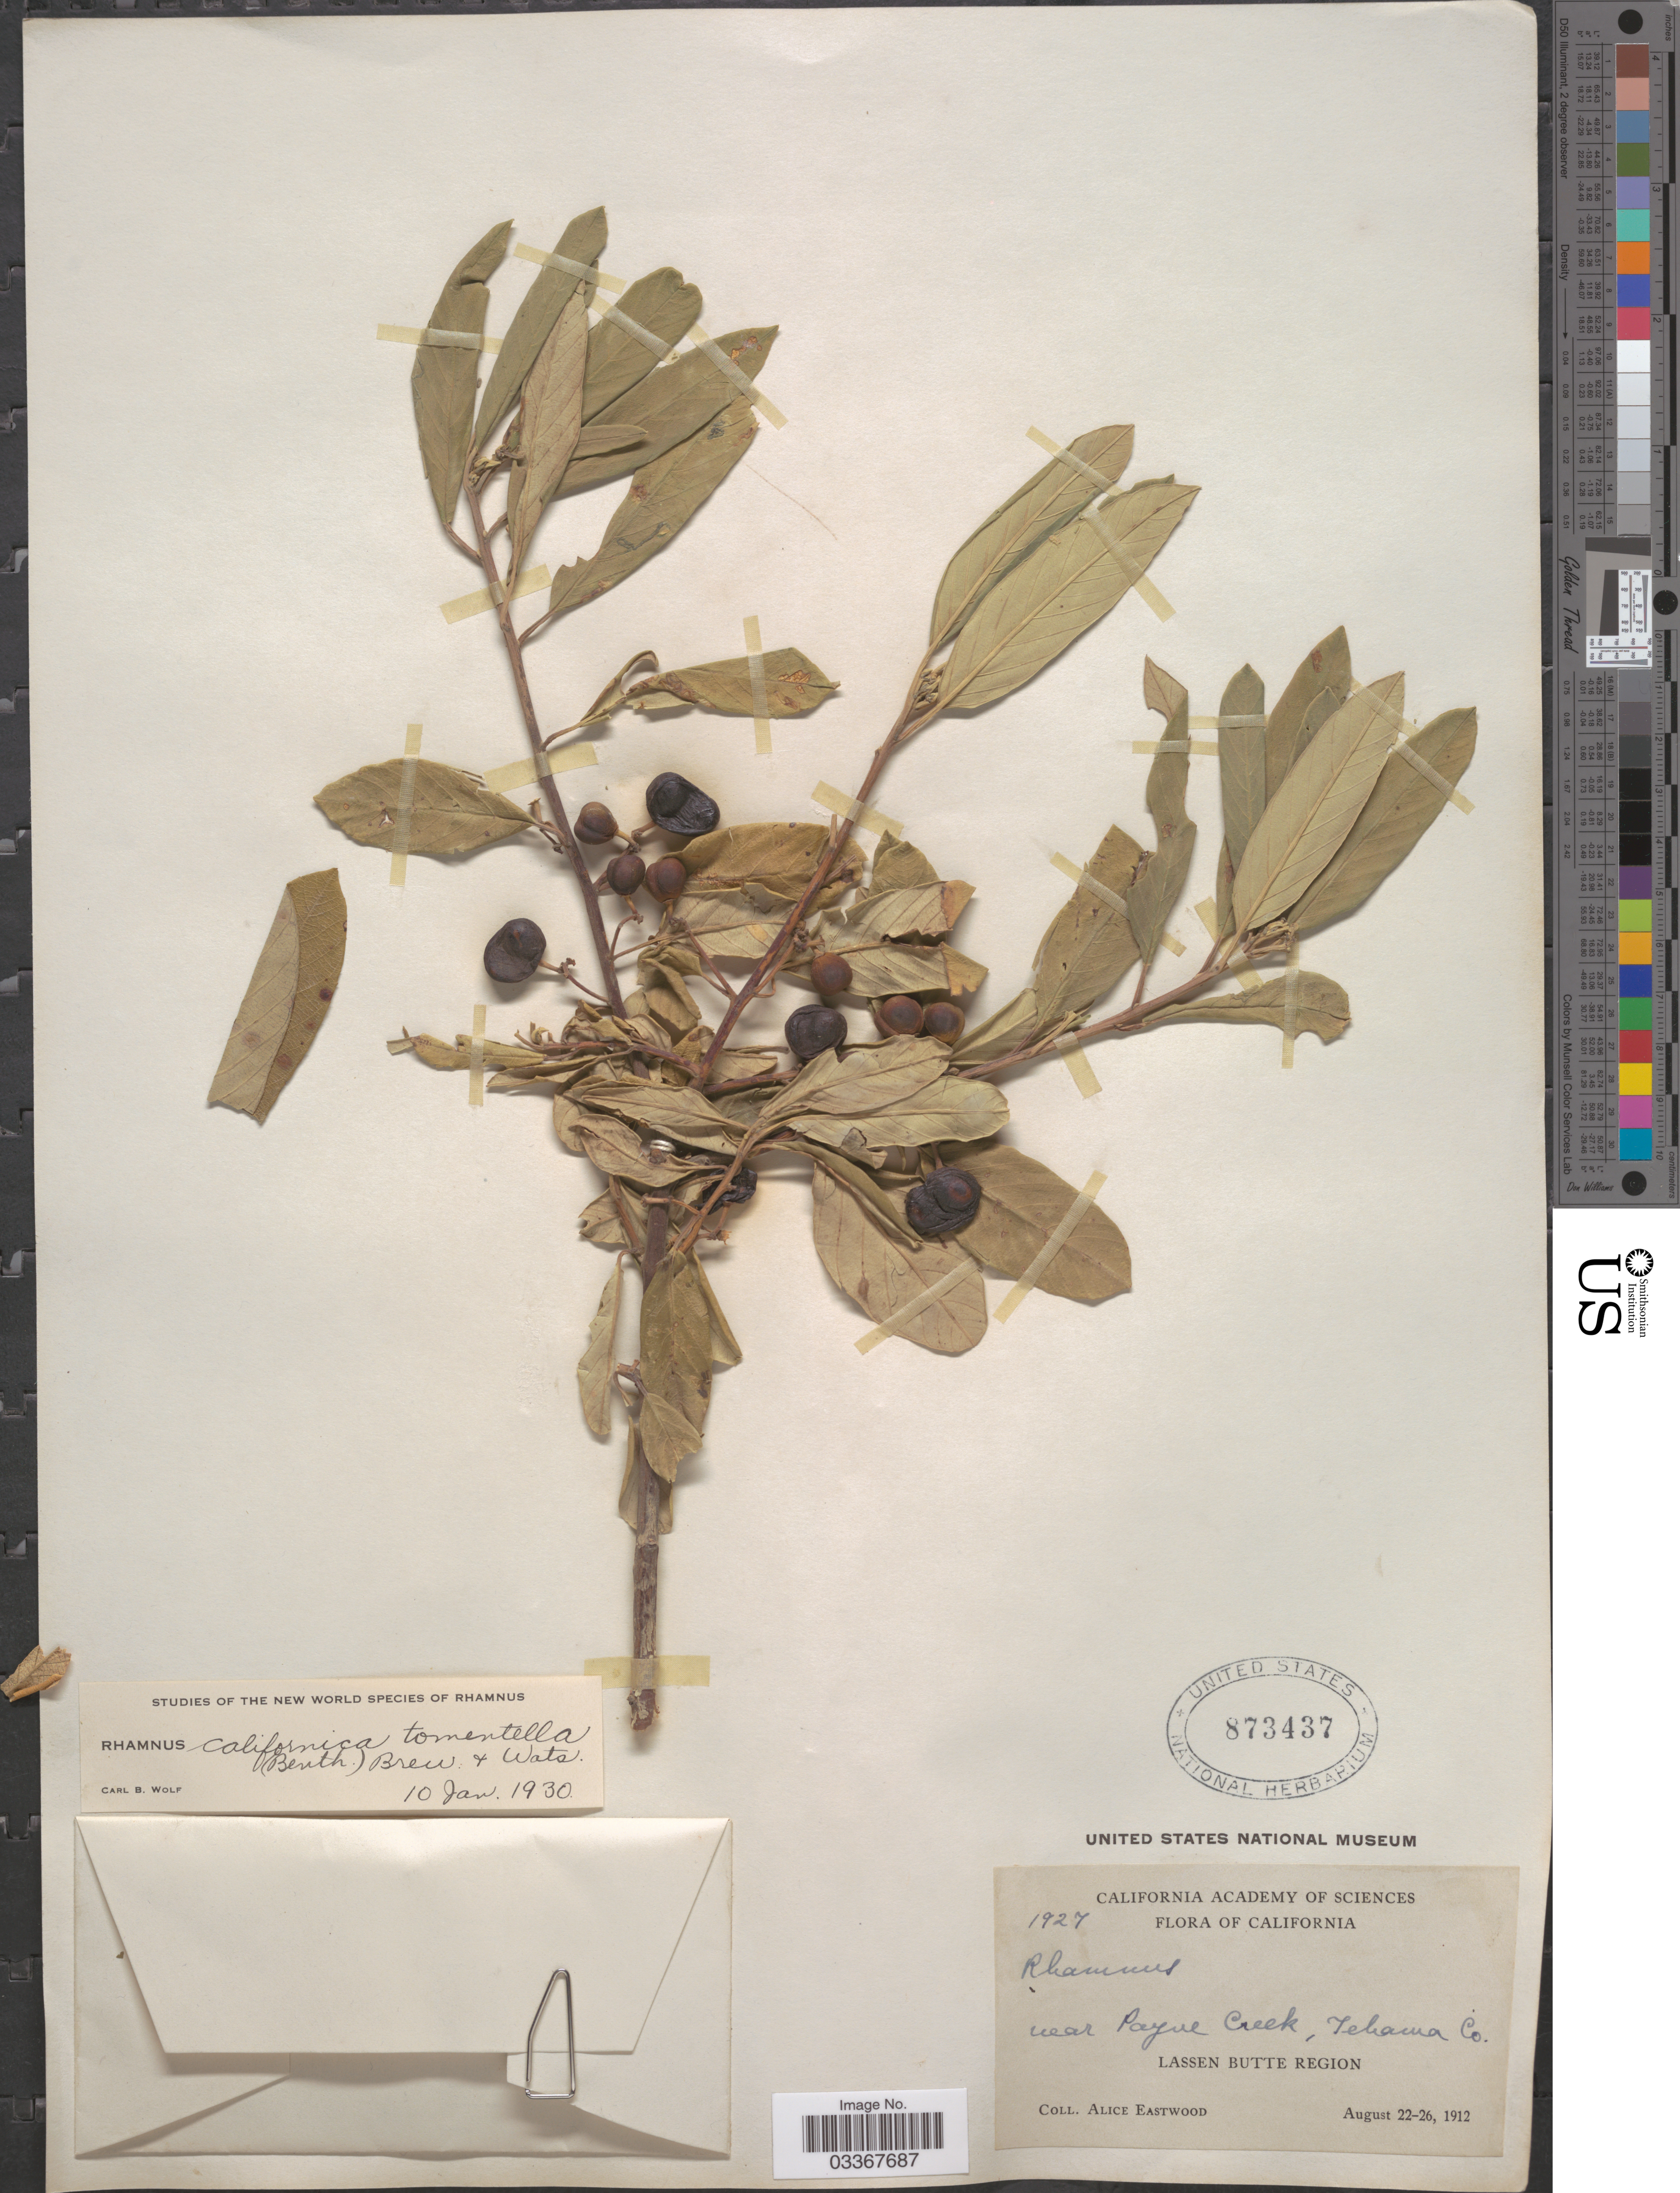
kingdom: Plantae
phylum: Tracheophyta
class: Magnoliopsida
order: Rosales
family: Rhamnaceae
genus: Frangula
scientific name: Frangula californica subsp. tomentella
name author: (Benth.) Kartesz & Gandhi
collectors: A. Eastwood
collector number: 1927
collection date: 1912-08-22/1912-08-26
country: United States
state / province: California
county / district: Tehama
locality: Near Payne Creek, Tehama Co., Lassen Butte Region.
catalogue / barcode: US 873437